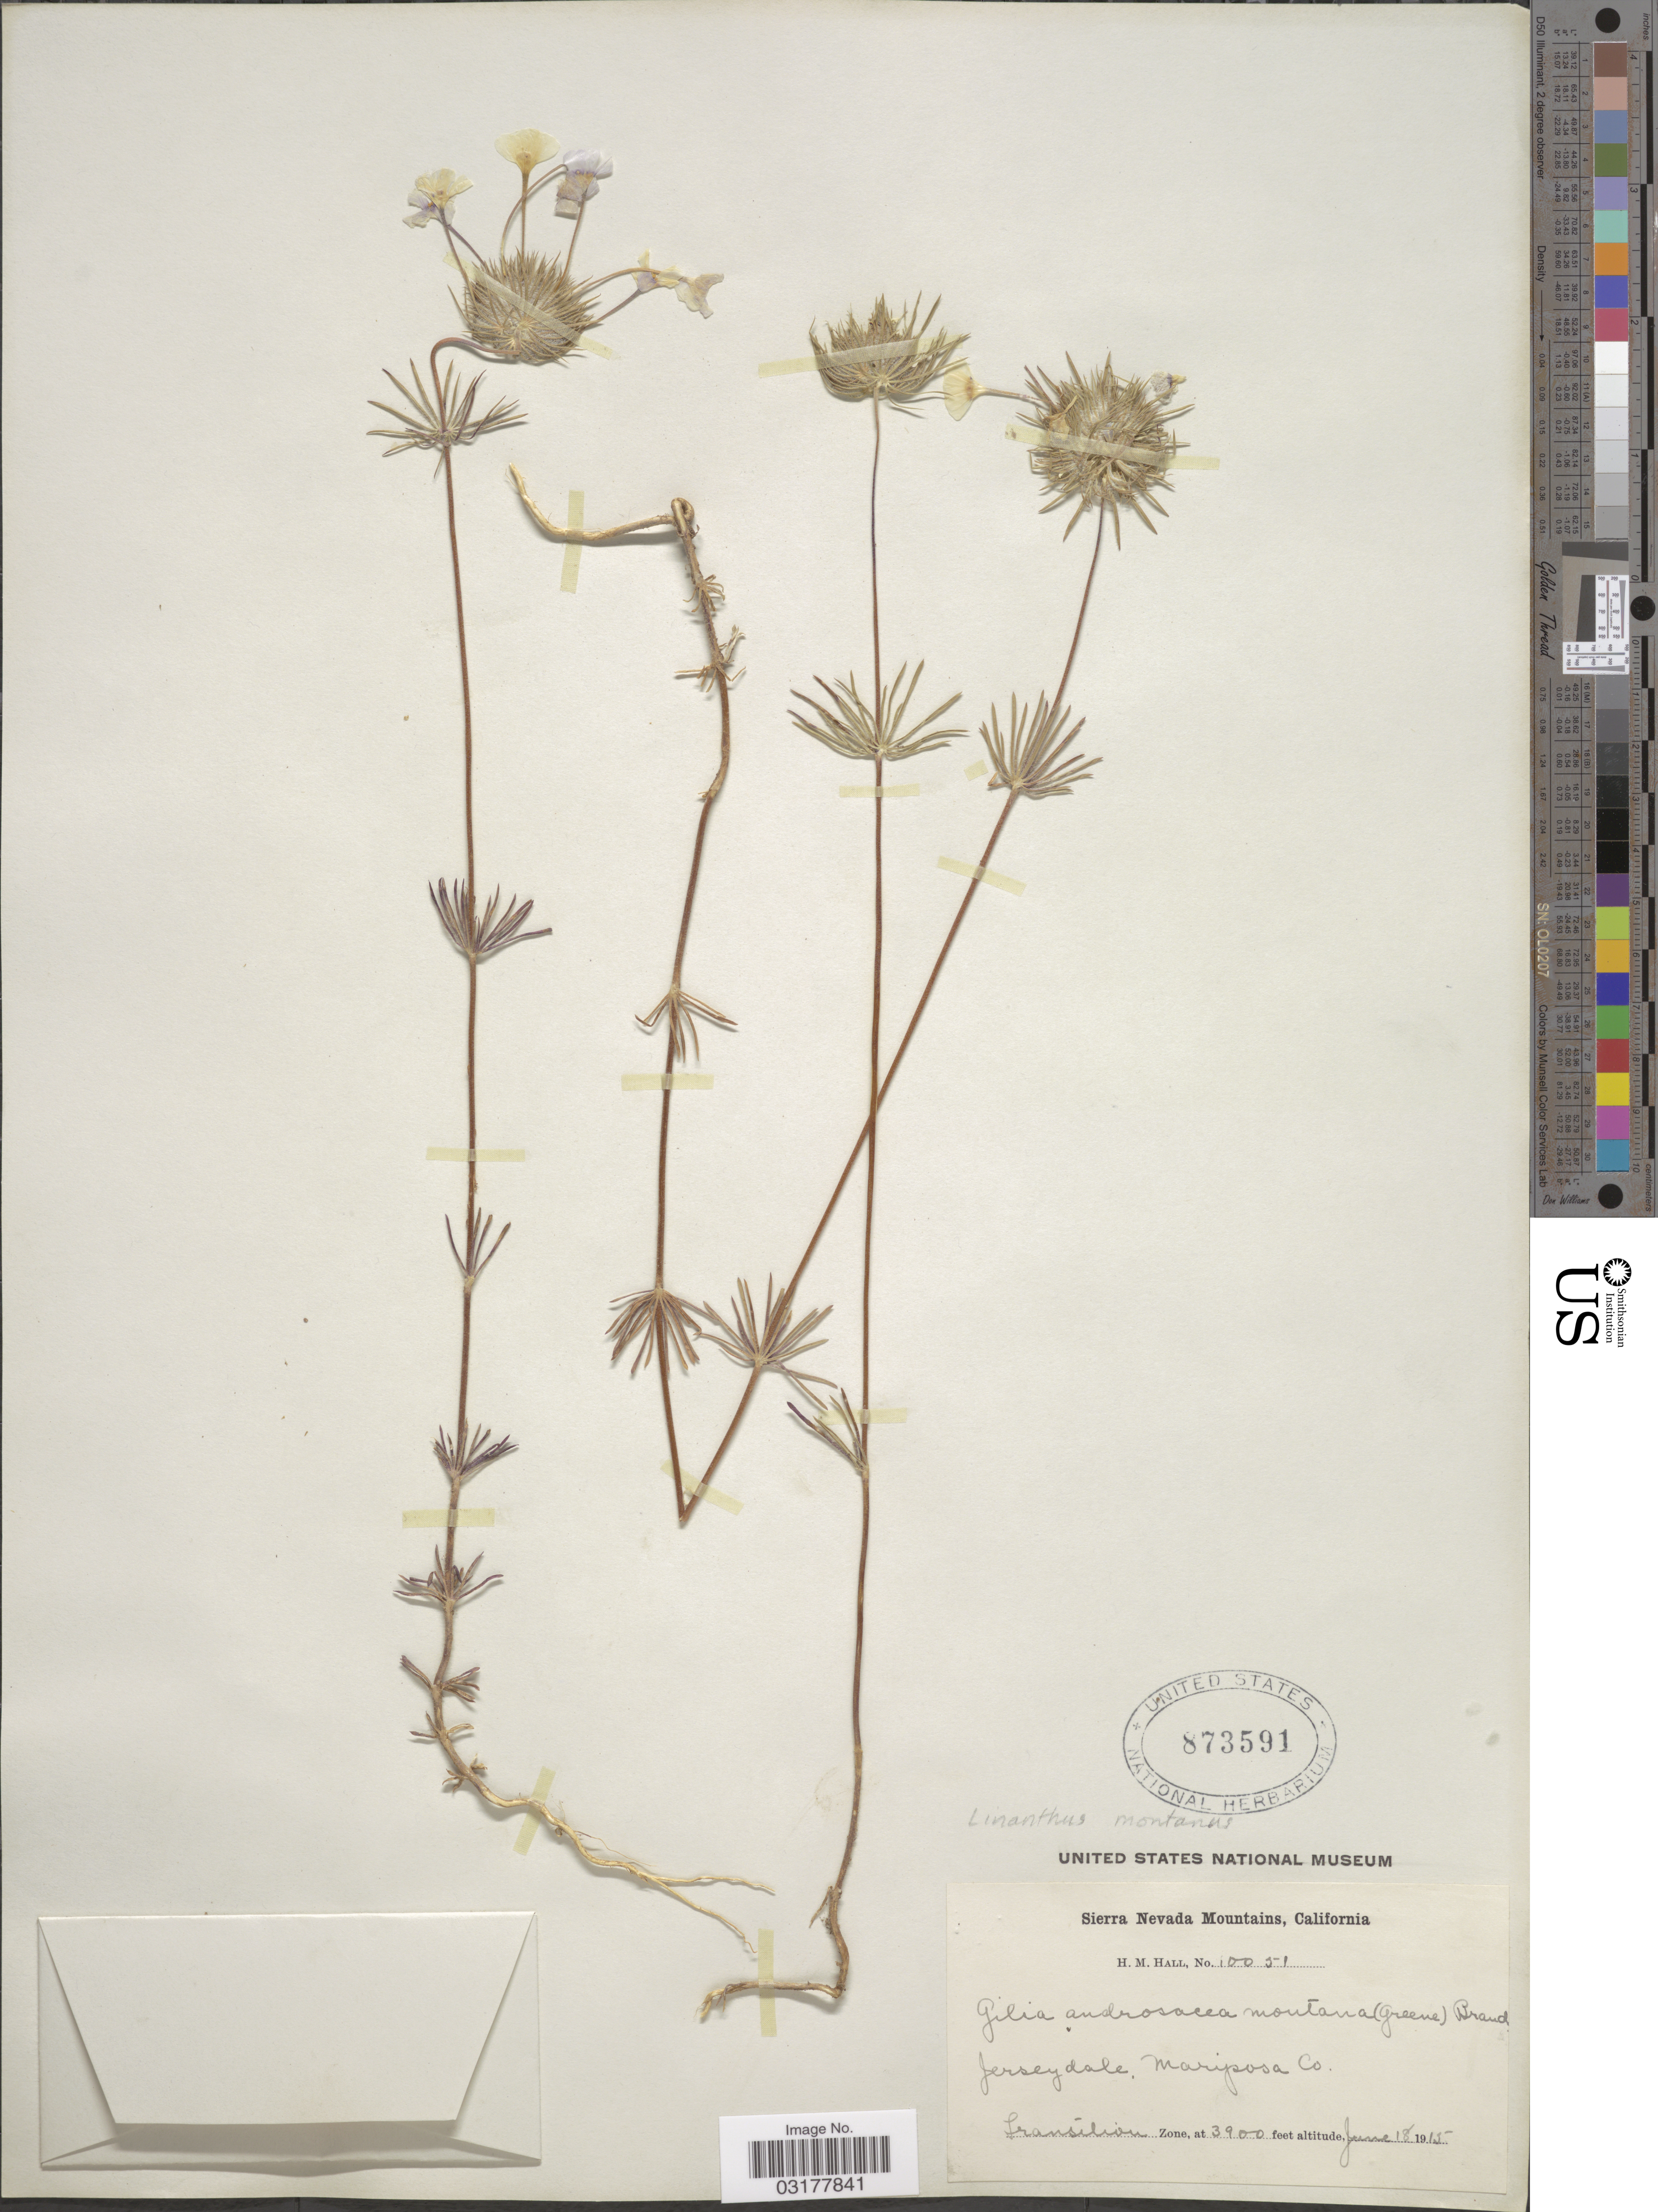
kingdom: Plantae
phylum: Tracheophyta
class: Magnoliopsida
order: Ericales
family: Polemoniaceae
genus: Leptosiphon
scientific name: Leptosiphon montanus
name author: (Greene) J.M. Porter & L.A. Johnson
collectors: H. M. Hall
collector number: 10051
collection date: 1915-06-18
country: United States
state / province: California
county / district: Mariposa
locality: Sierra Nevada Mountains. Jerseydale Mariposa Co. Transition Zone.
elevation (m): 1189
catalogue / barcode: US 873591